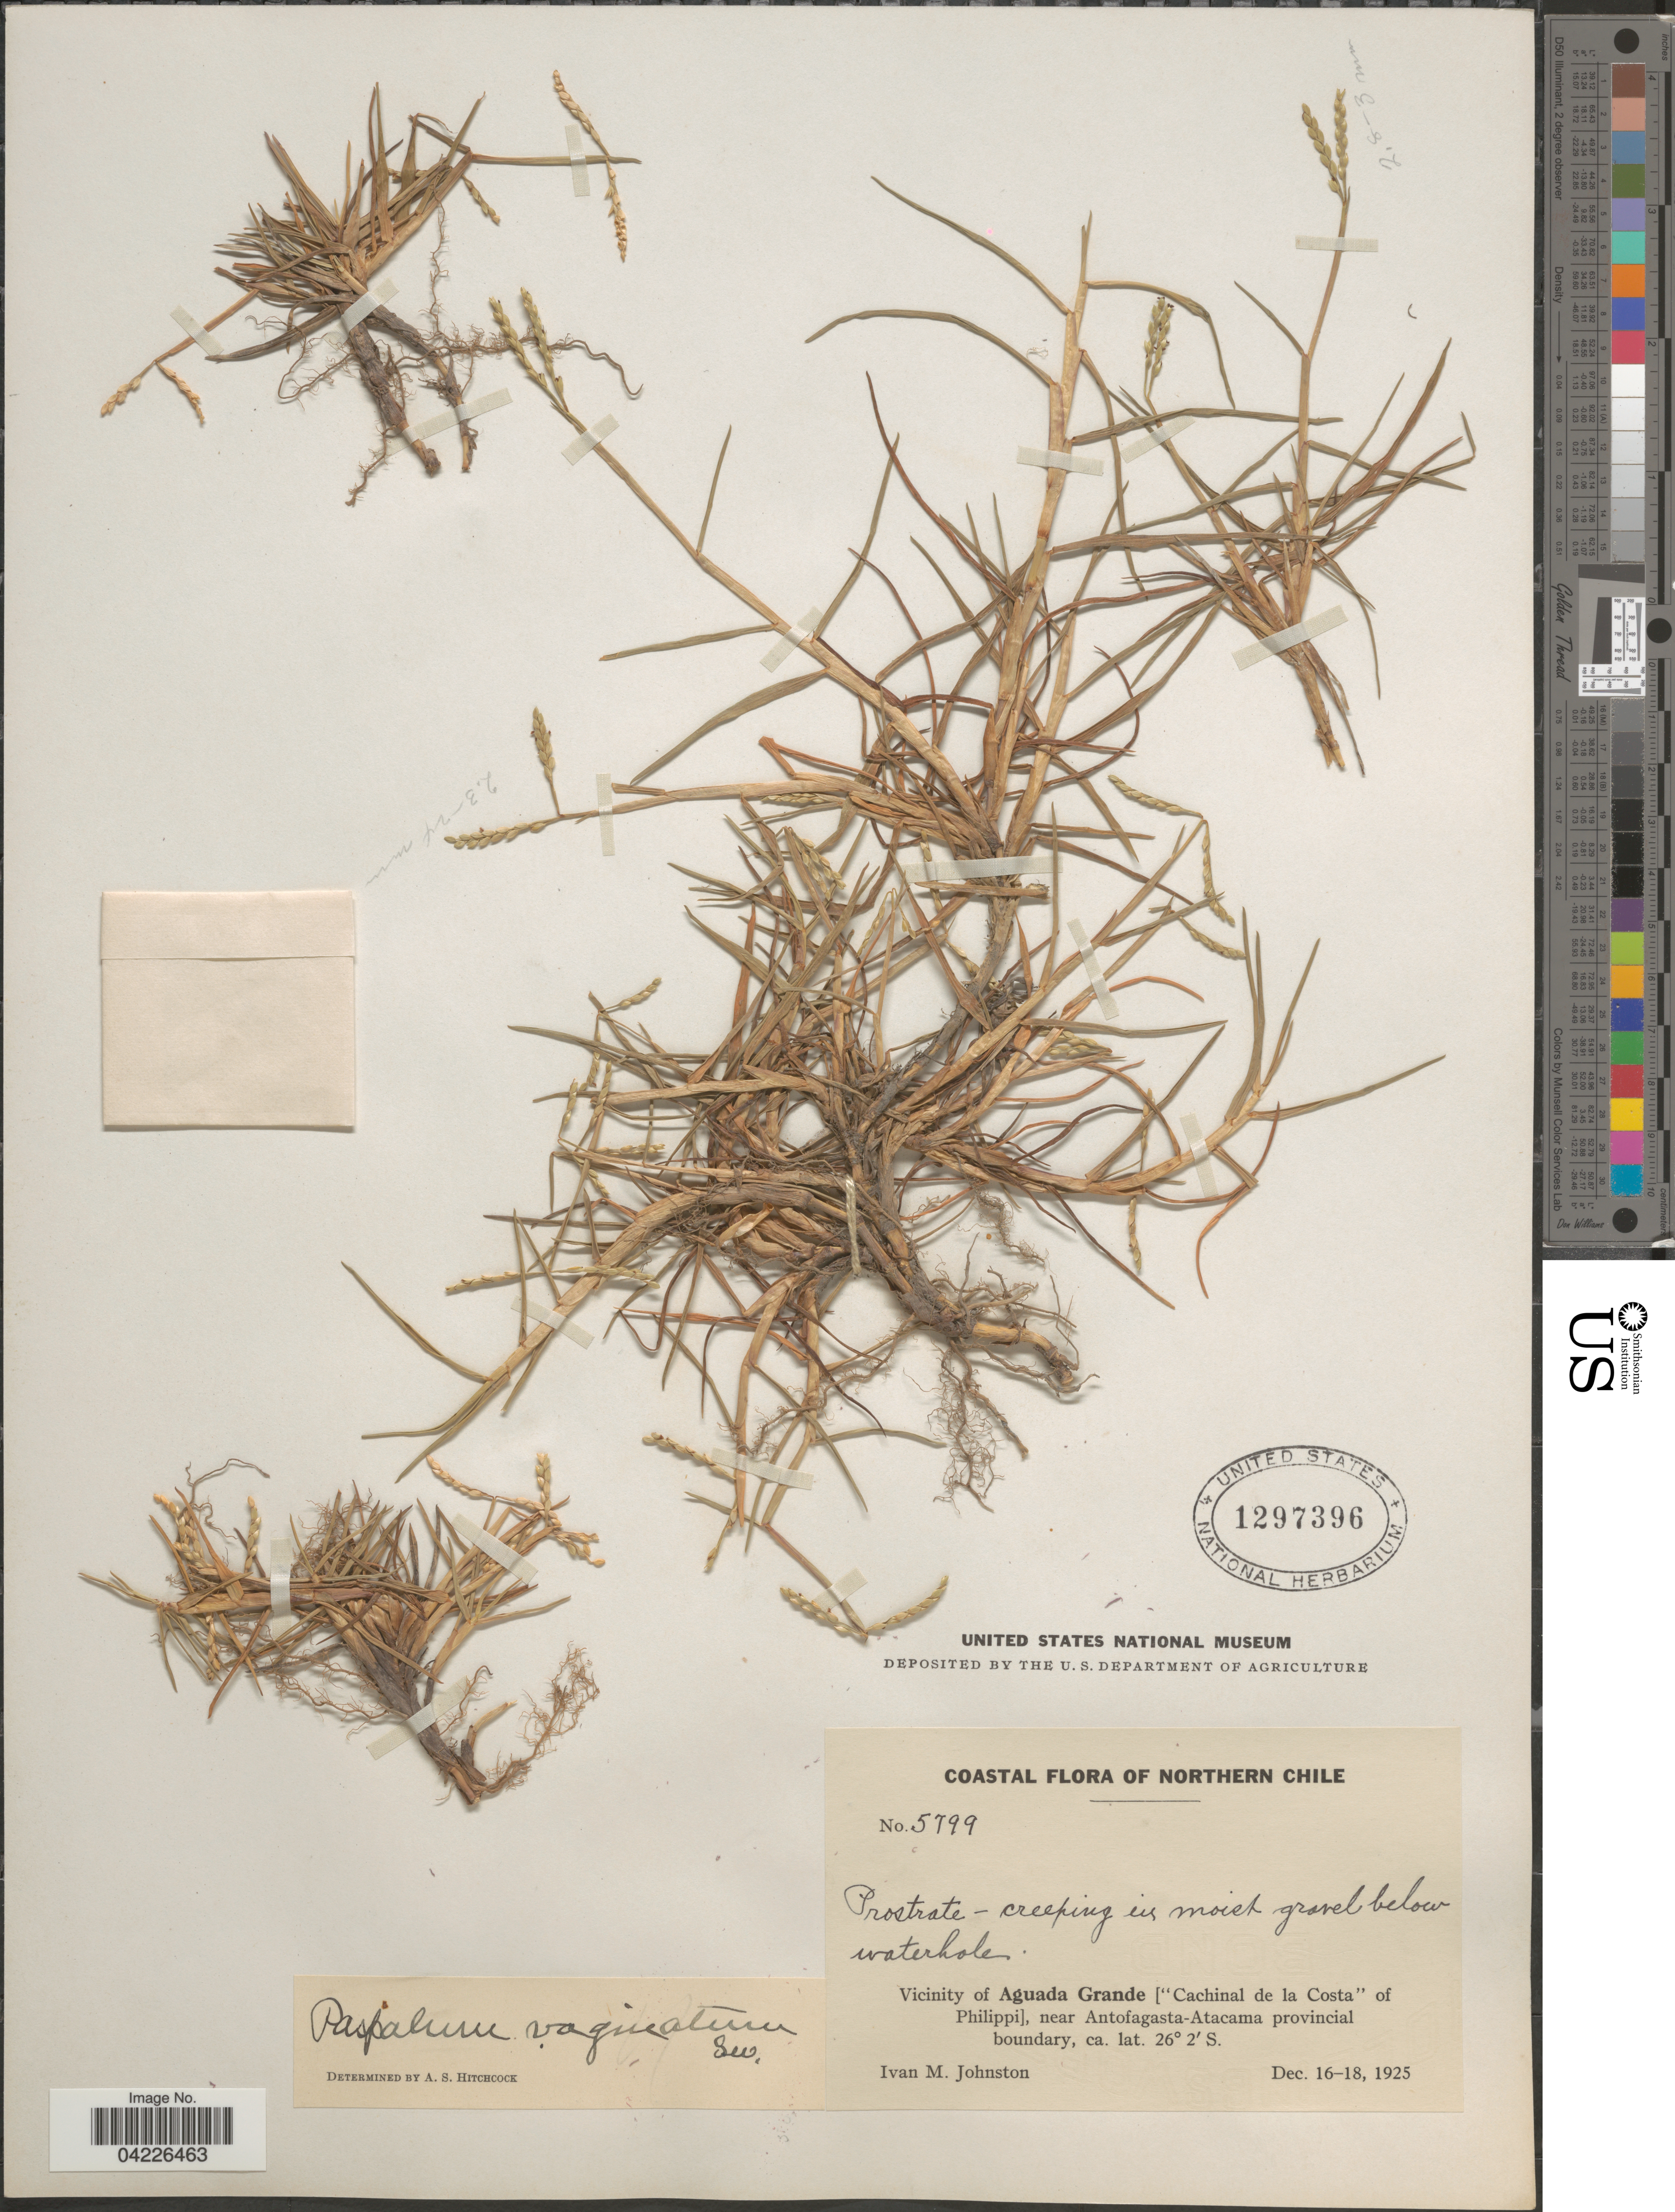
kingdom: Plantae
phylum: Tracheophyta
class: Liliopsida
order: Poales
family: Poaceae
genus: Paspalum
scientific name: Paspalum vaginatum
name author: Sw.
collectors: I.M. Johnston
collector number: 5799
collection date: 1925-12-16/1925-12-18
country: Chile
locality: Northern Chile. Below waterhole. Vicinity of Aguada Grande ["Cachinal de la Costa" of Philippi], near Antofagasta-Atacama provincial boundary.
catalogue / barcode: US 1297396